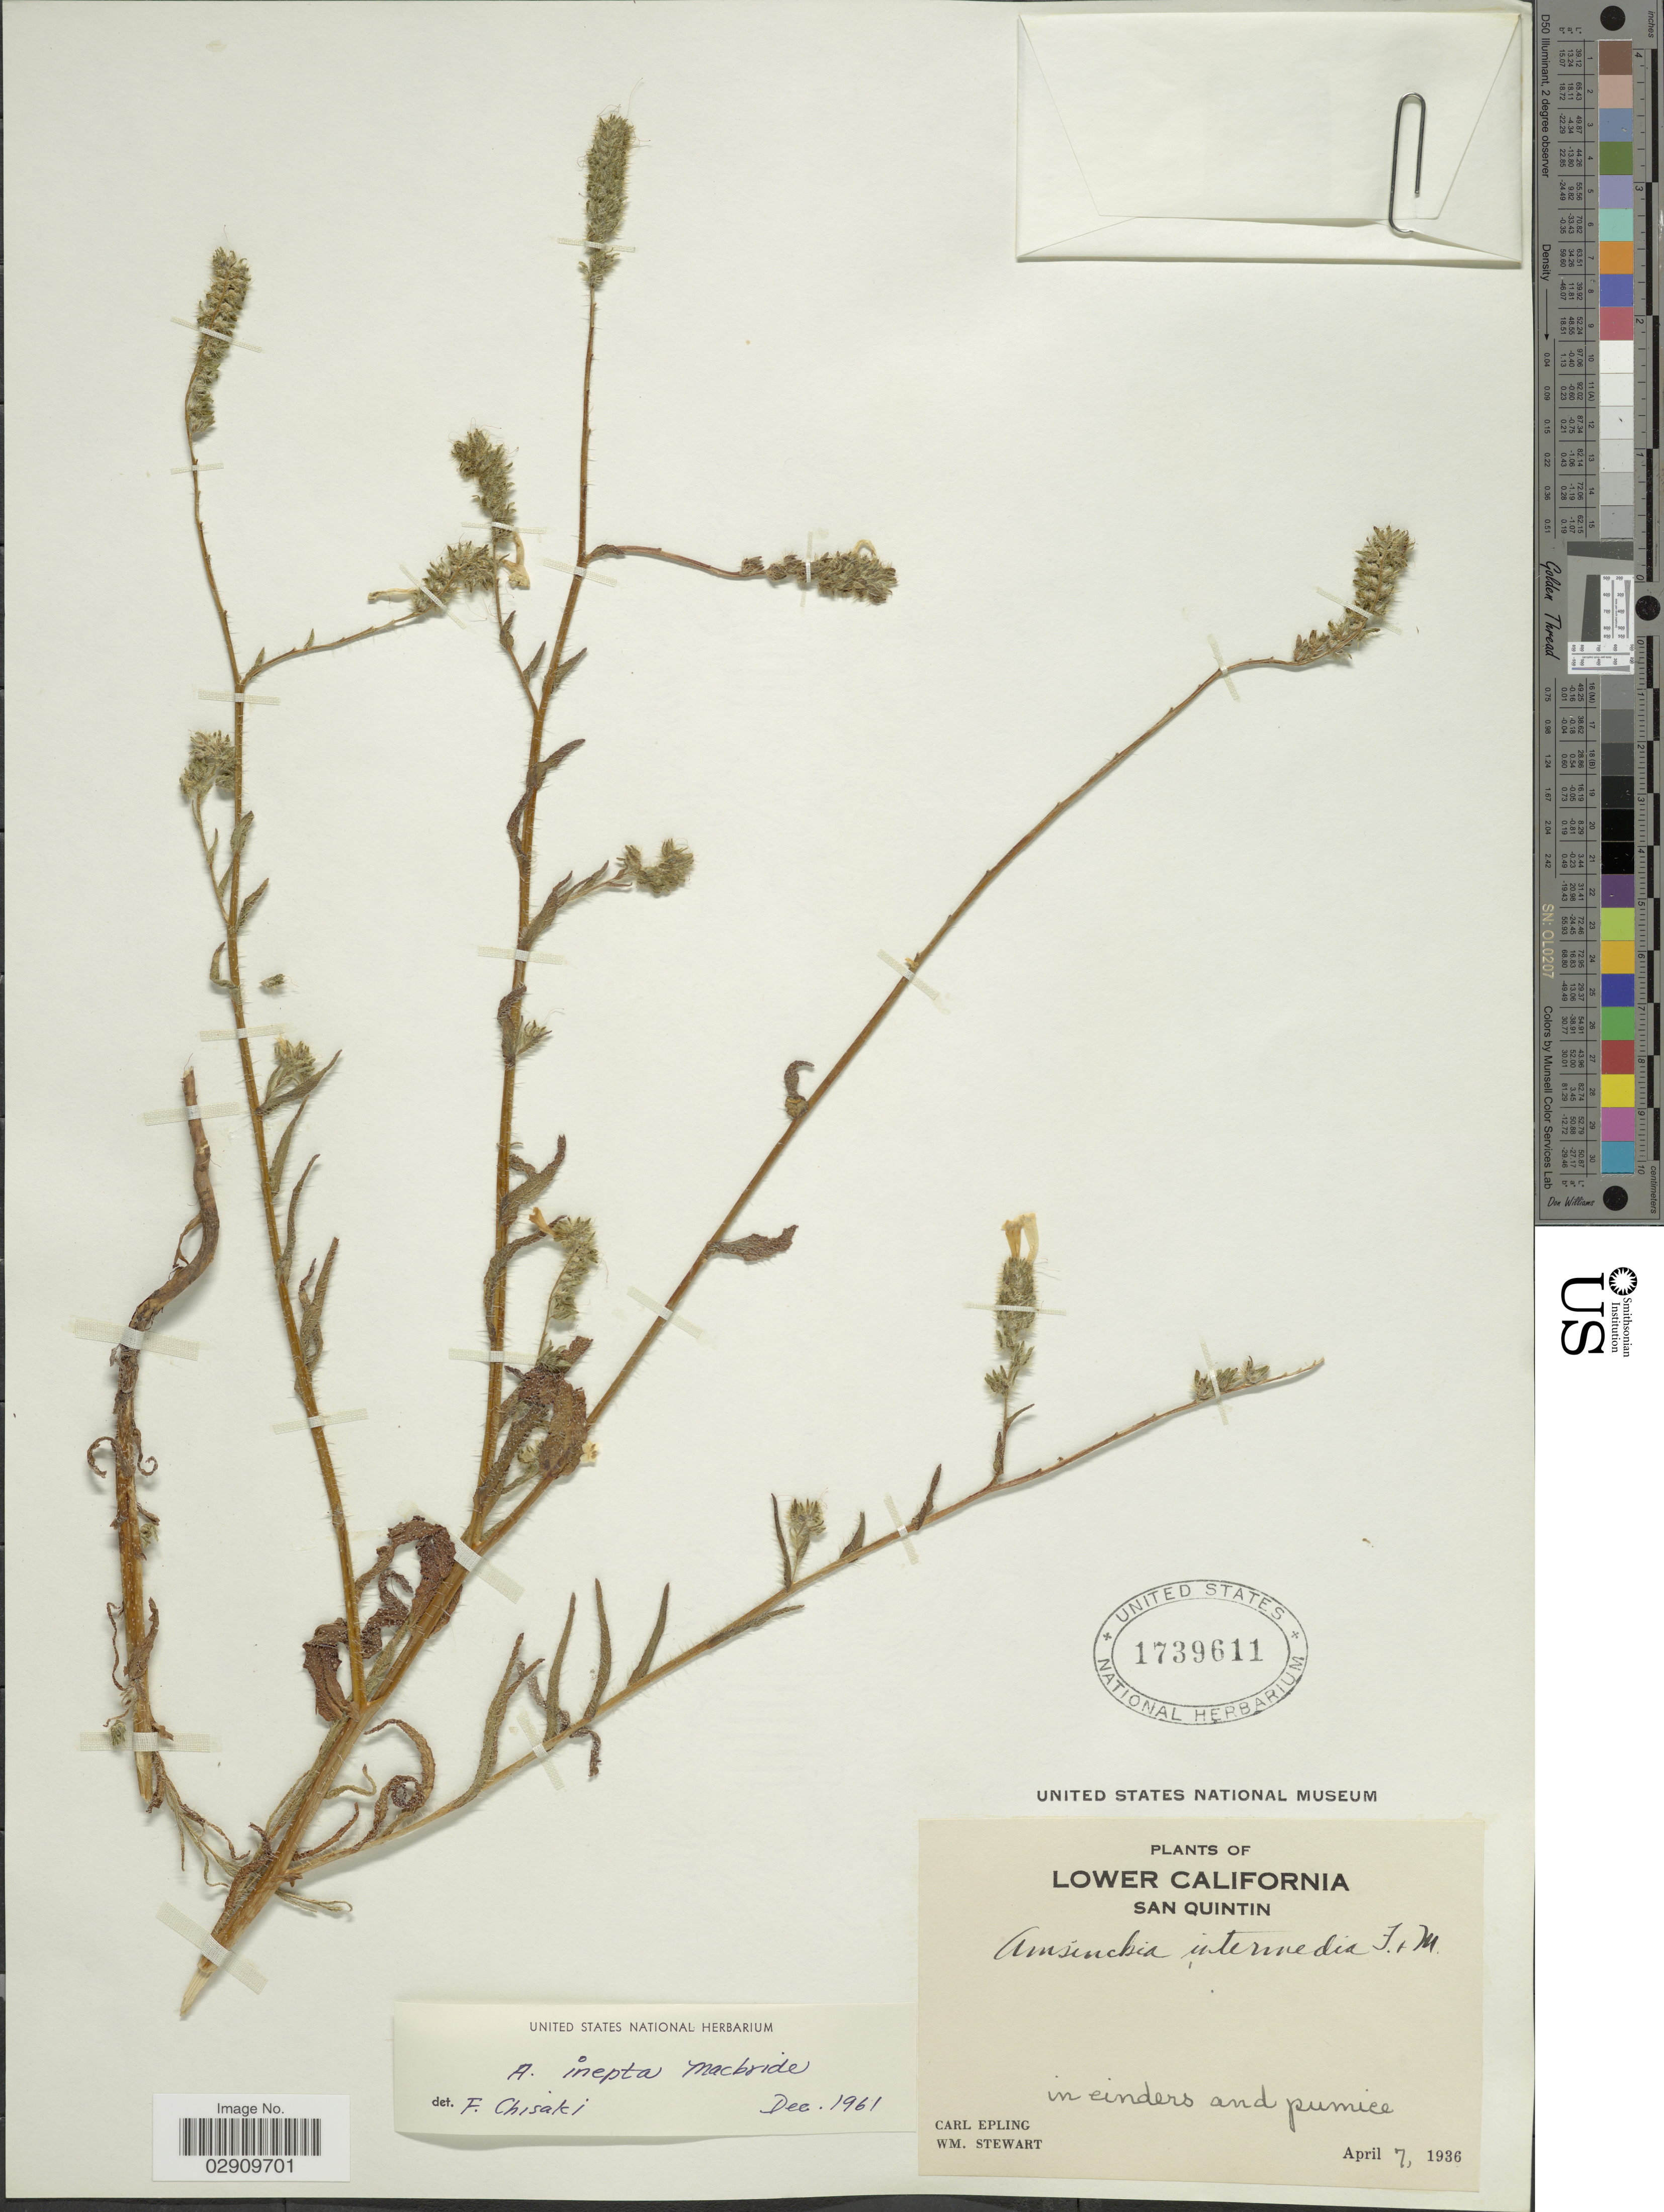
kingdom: Plantae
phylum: Tracheophyta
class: Magnoliopsida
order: Boraginales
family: Boraginaceae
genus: Amsinckia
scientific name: Amsinckia inepta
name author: J.F. Macbr.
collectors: C. C. Epling & W. Stewart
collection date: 1936-04-07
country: Mexico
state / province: Baja California Norte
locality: Lower California, San Quintin.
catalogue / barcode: US 1739611